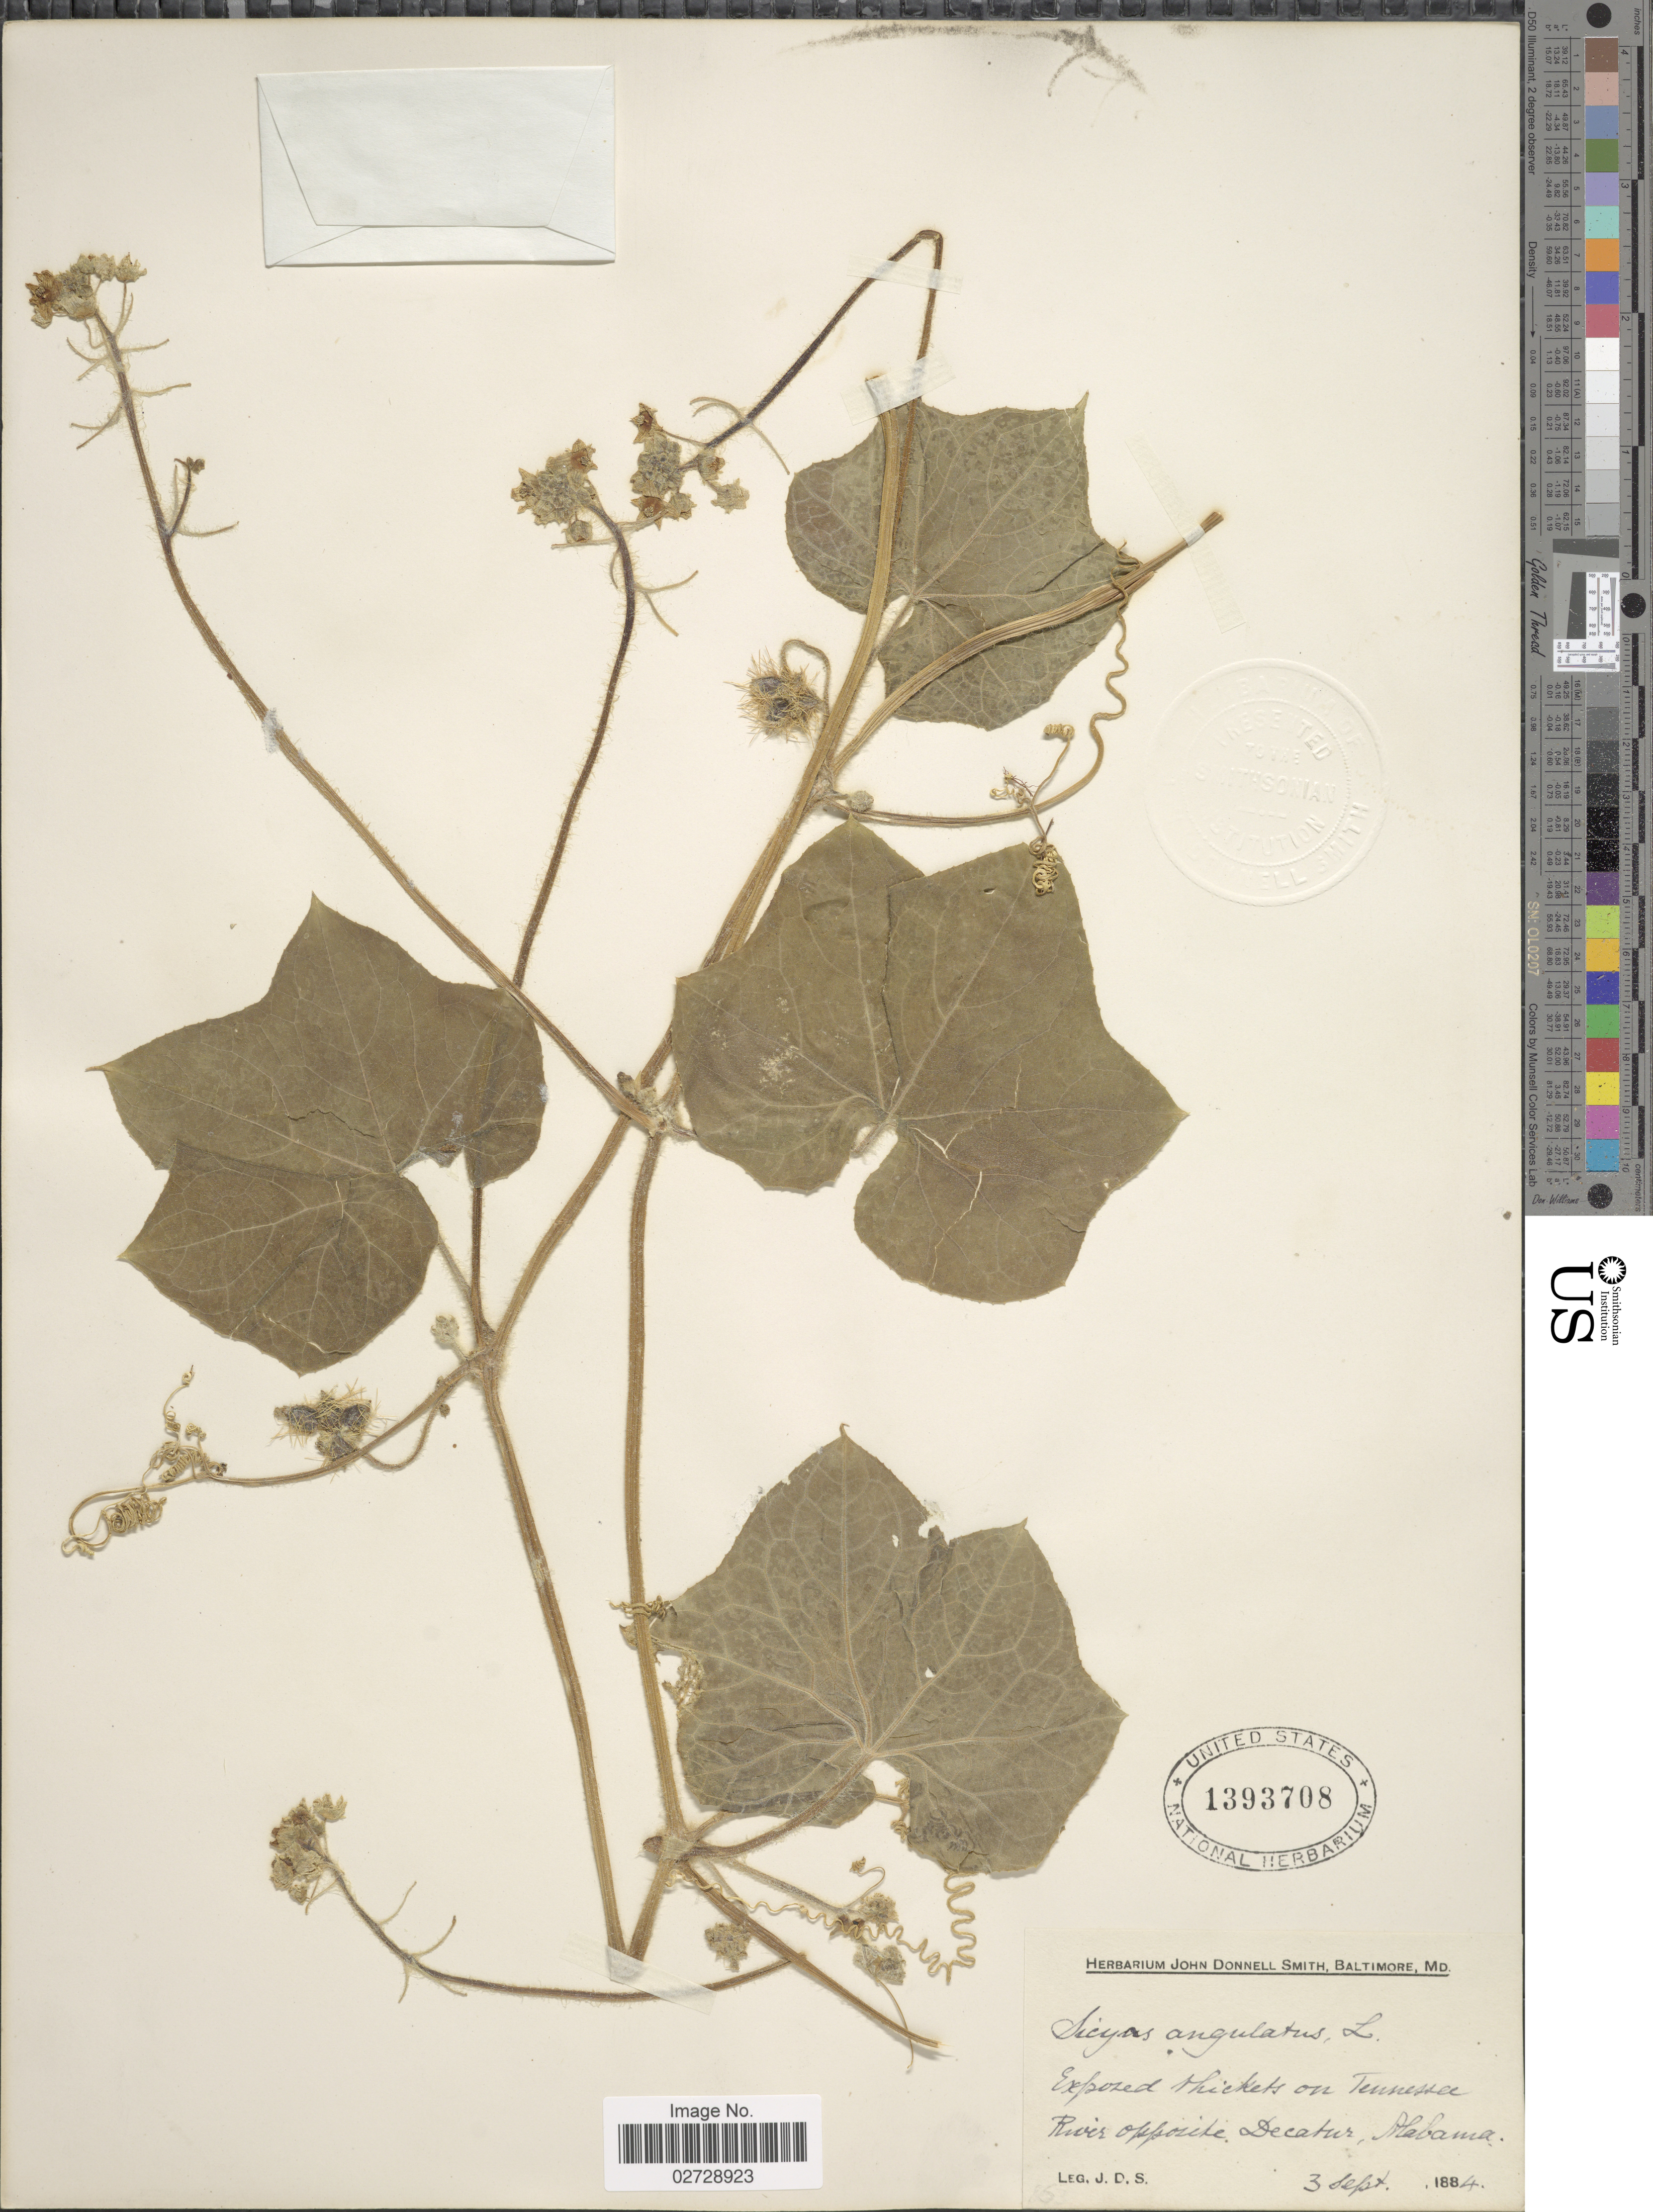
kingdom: Plantae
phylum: Tracheophyta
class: Magnoliopsida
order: Cucurbitales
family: Cucurbitaceae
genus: Sicyos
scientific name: Sicyos angulatus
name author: L.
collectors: J. Donnell Smith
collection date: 1884-09-03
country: United States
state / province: Alabama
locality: Exposed thickets on Tennessee, River opposite Decatur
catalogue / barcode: US 1393708